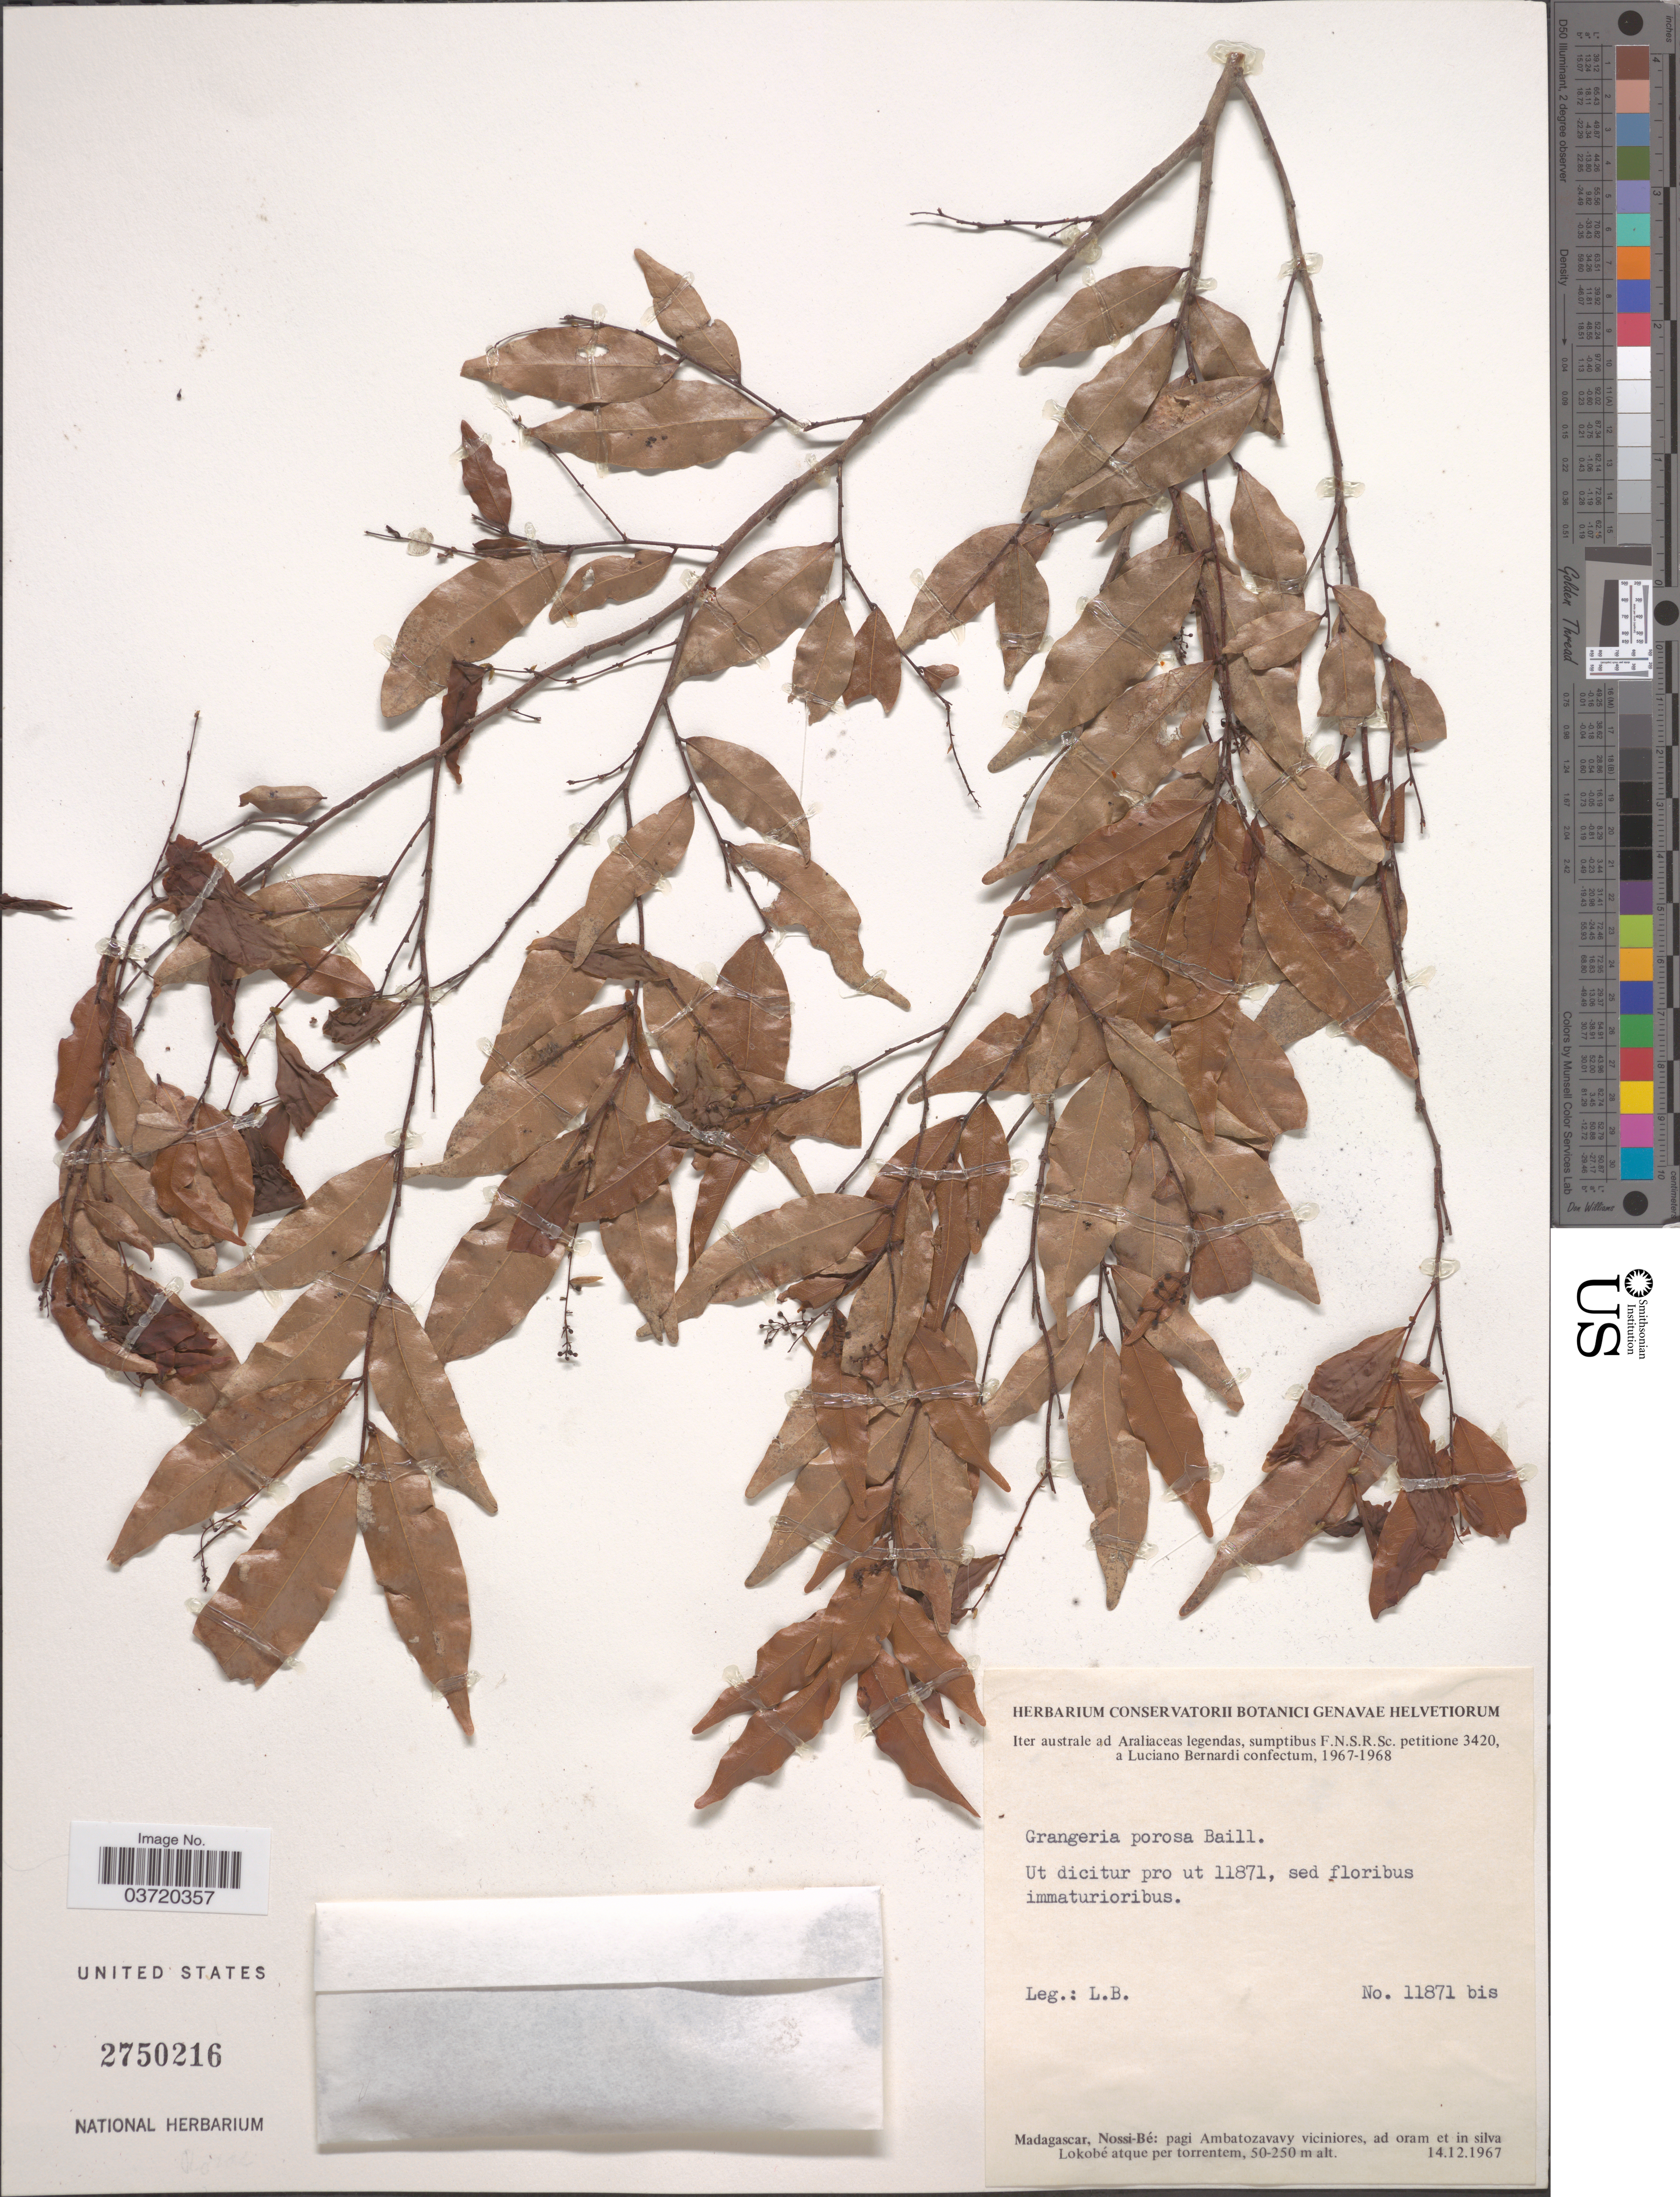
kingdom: Plantae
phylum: Tracheophyta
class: Magnoliopsida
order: Malpighiales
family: Chrysobalanaceae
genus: Grangeria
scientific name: Grangeria porosa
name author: Boivin ex Baill.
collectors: L. Bernardi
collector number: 11871bis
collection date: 1967-12-14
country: Madagascar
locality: Nossi-Bé: pagi Ambatozavavy viciniores, ad oram et in silva Lokobé atque per torrentem.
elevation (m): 50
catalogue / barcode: US 2750216